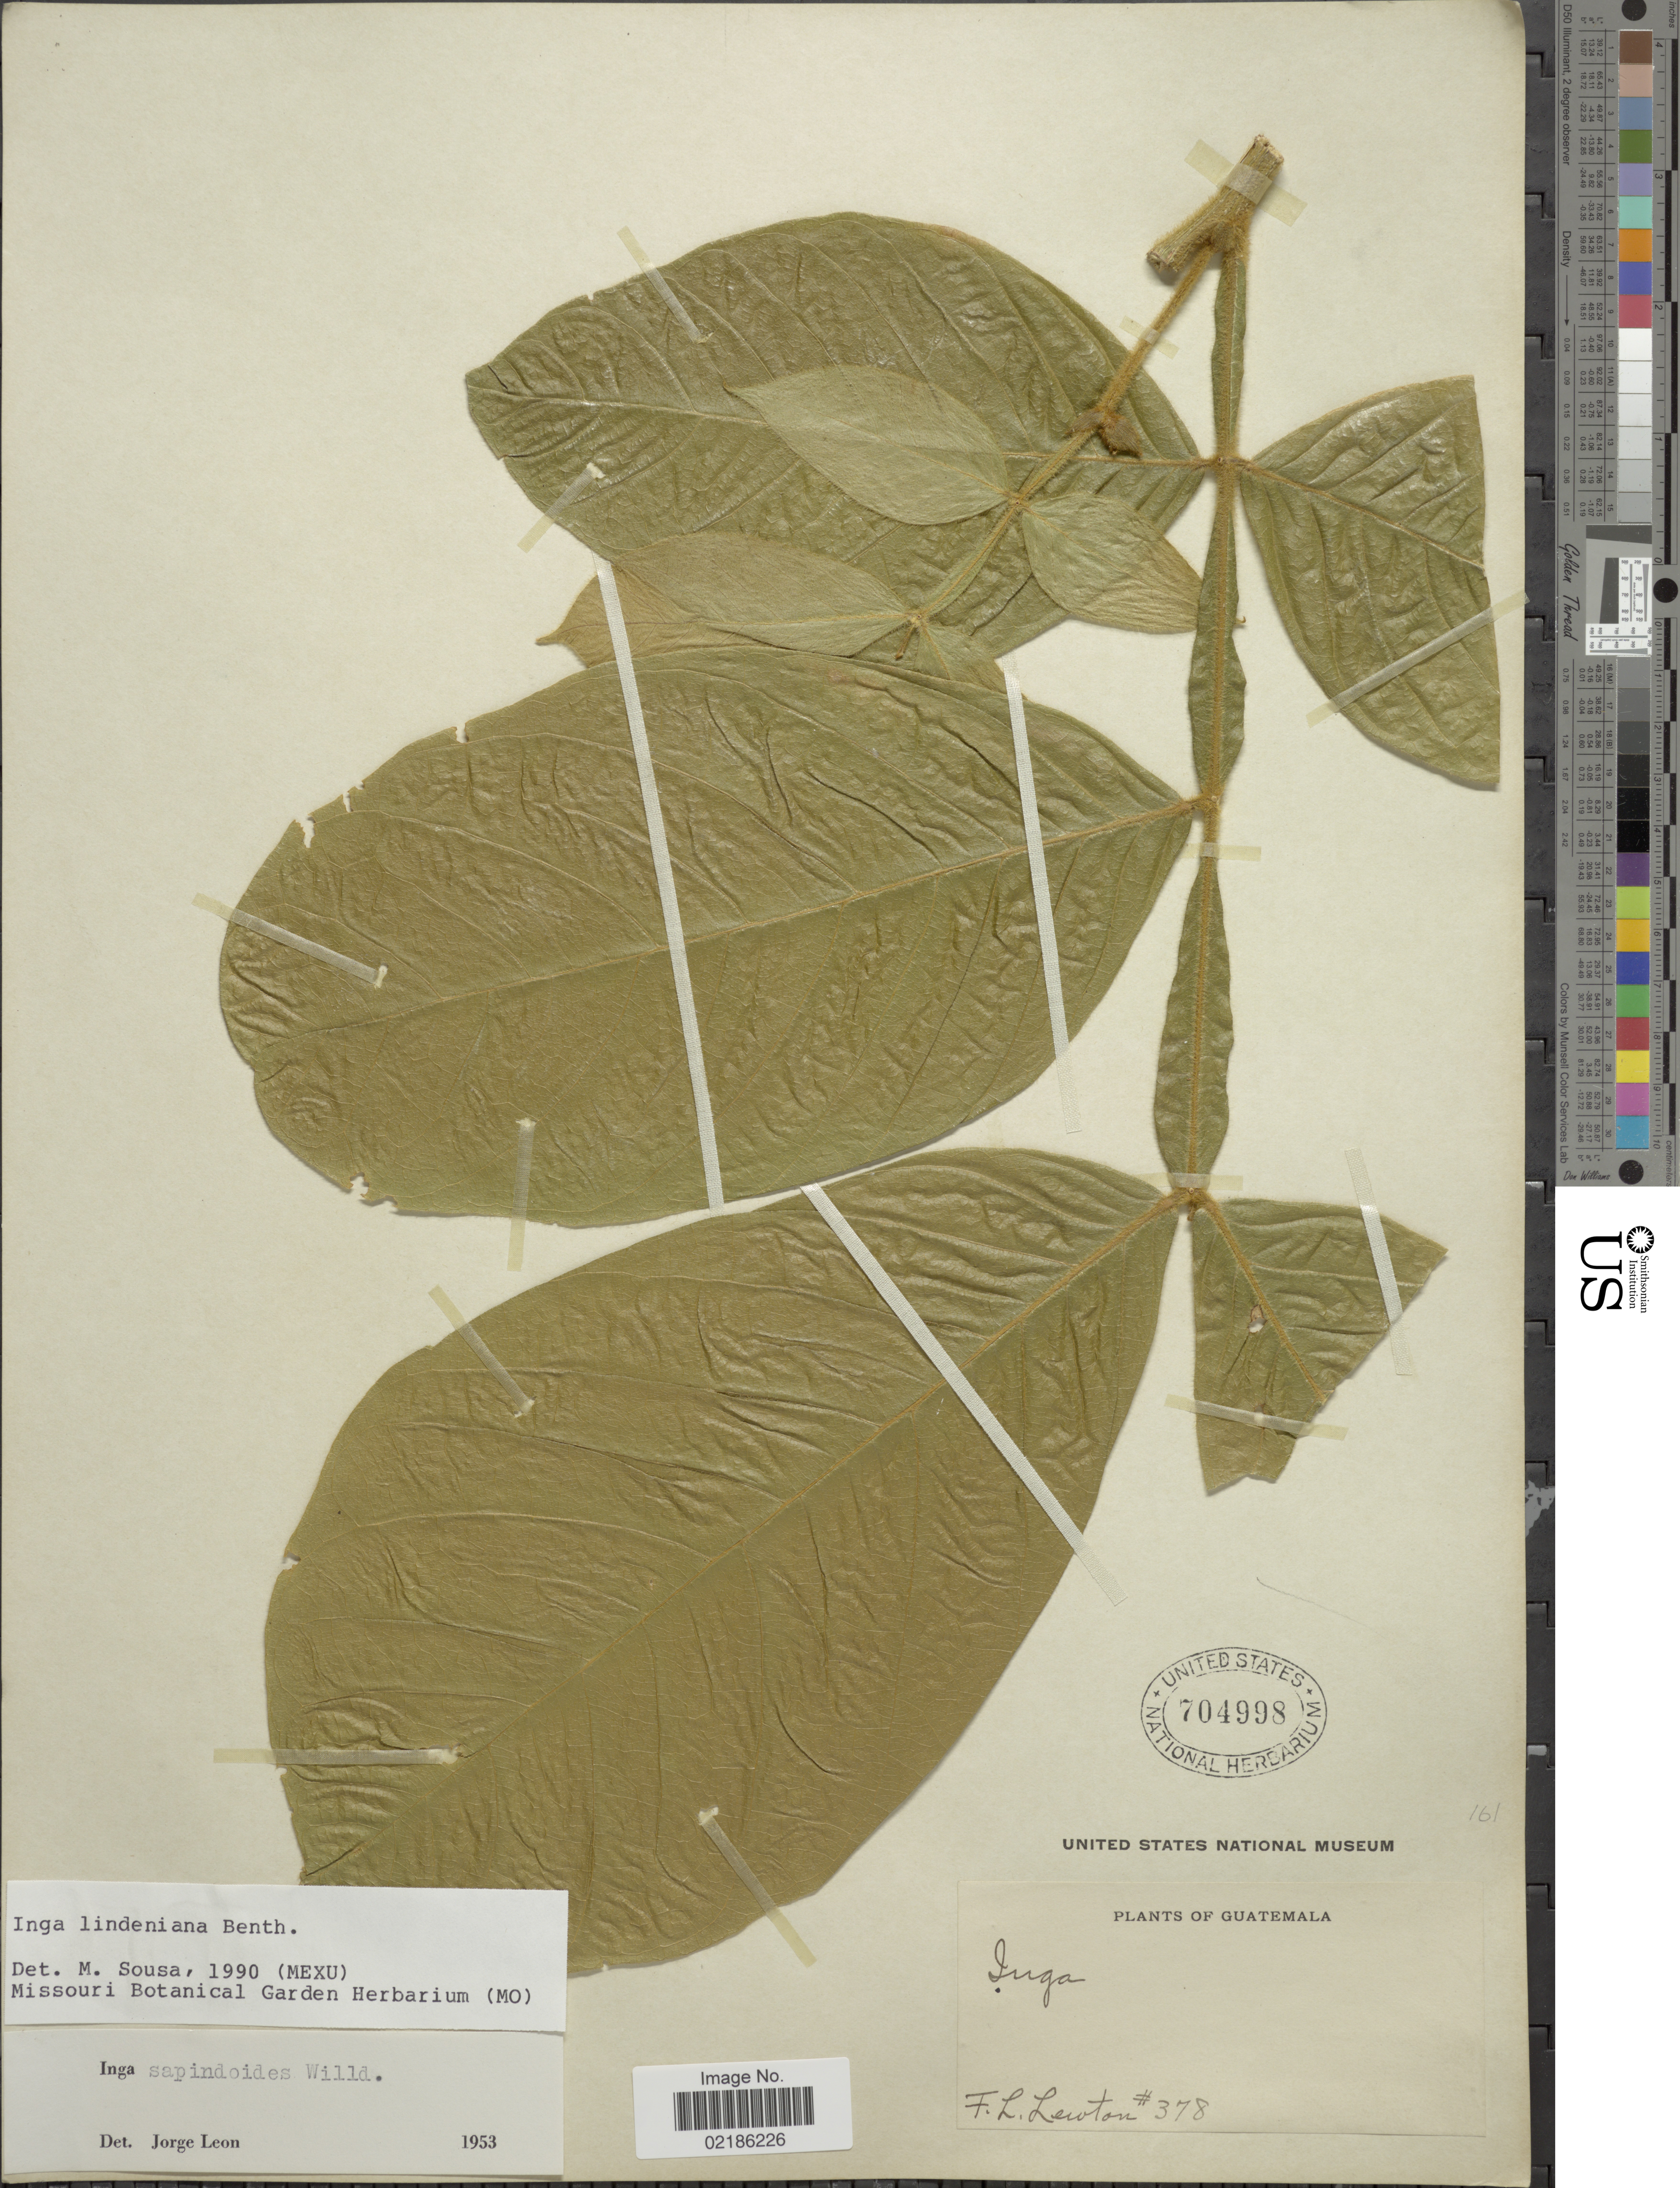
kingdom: Plantae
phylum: Tracheophyta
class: Magnoliopsida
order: Fabales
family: Fabaceae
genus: Inga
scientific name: Inga lindeniana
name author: Benth.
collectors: F. L. Lewton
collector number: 378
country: Guatemala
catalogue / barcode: US 704998